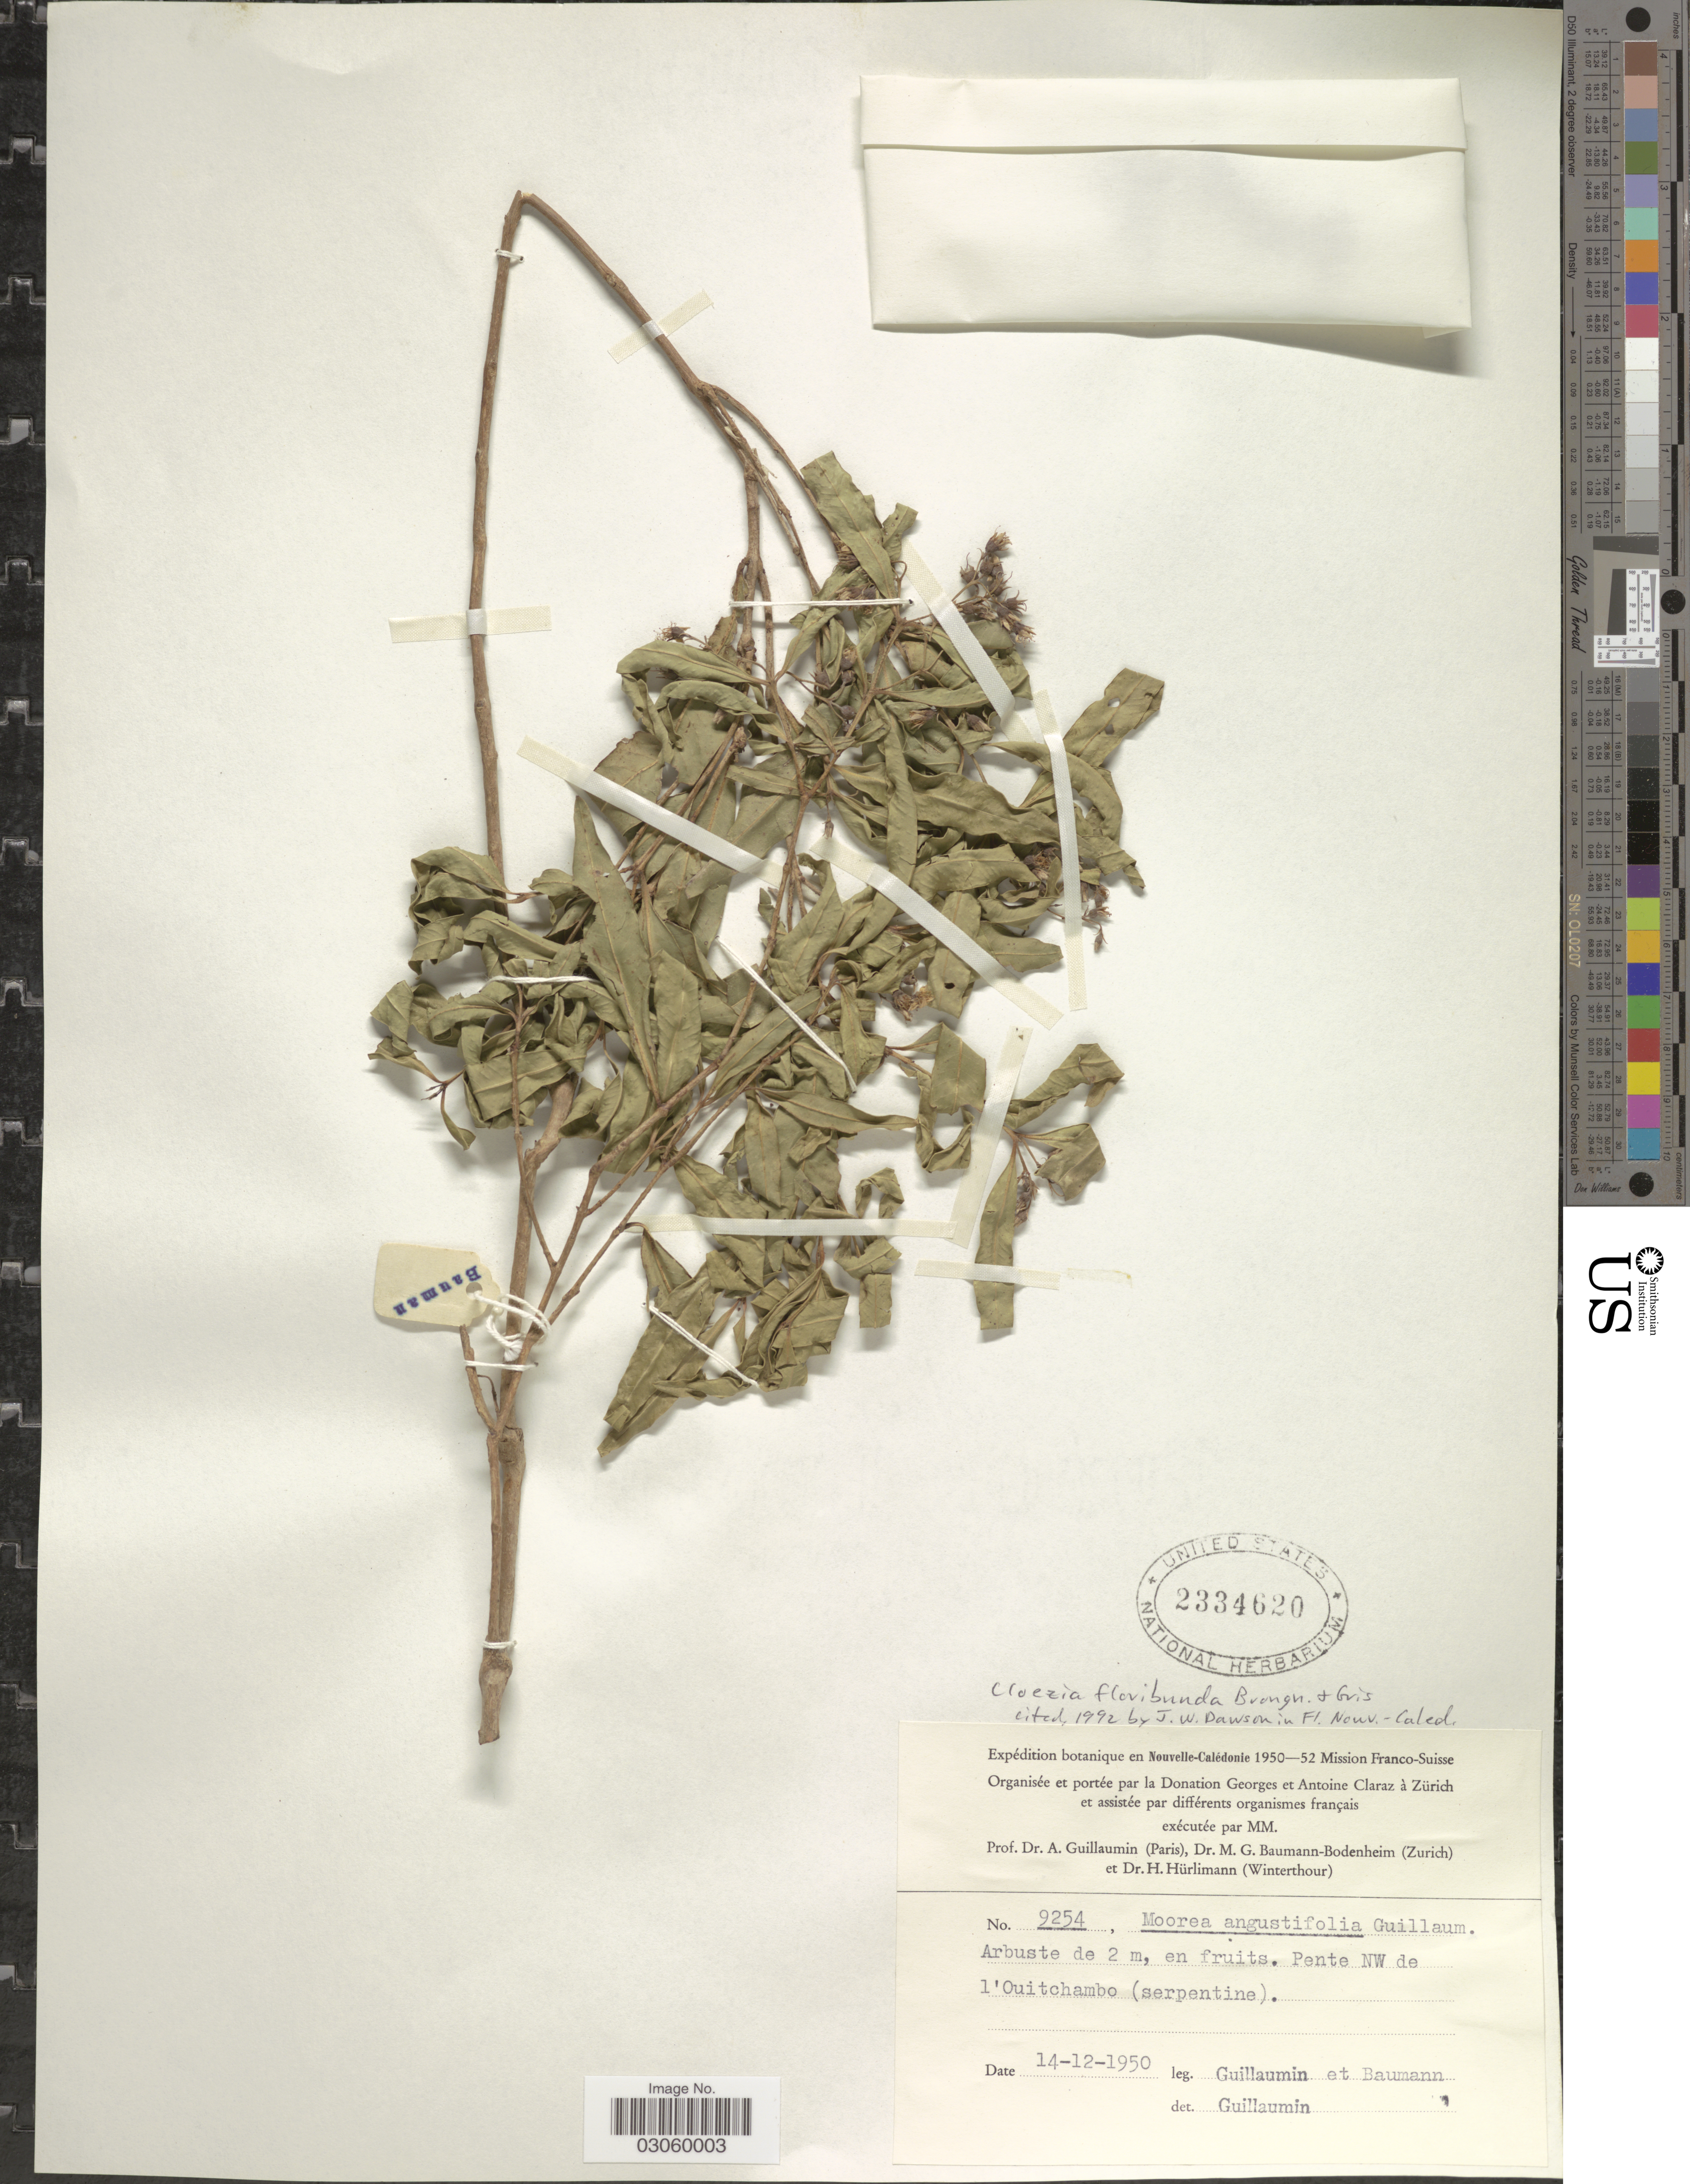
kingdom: Plantae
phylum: Tracheophyta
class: Magnoliopsida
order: Myrtales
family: Myrtaceae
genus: Cloezia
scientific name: Cloezia floribunda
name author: Brongn. & Gris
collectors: A. Guillaumin & M. G. Baumann-Bodenheim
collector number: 9254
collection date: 1950-12-14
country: New Caledonia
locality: Nouvelle-Calédonie, Pente NW de l'Ouitchambo (serpentine).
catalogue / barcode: US 2334620